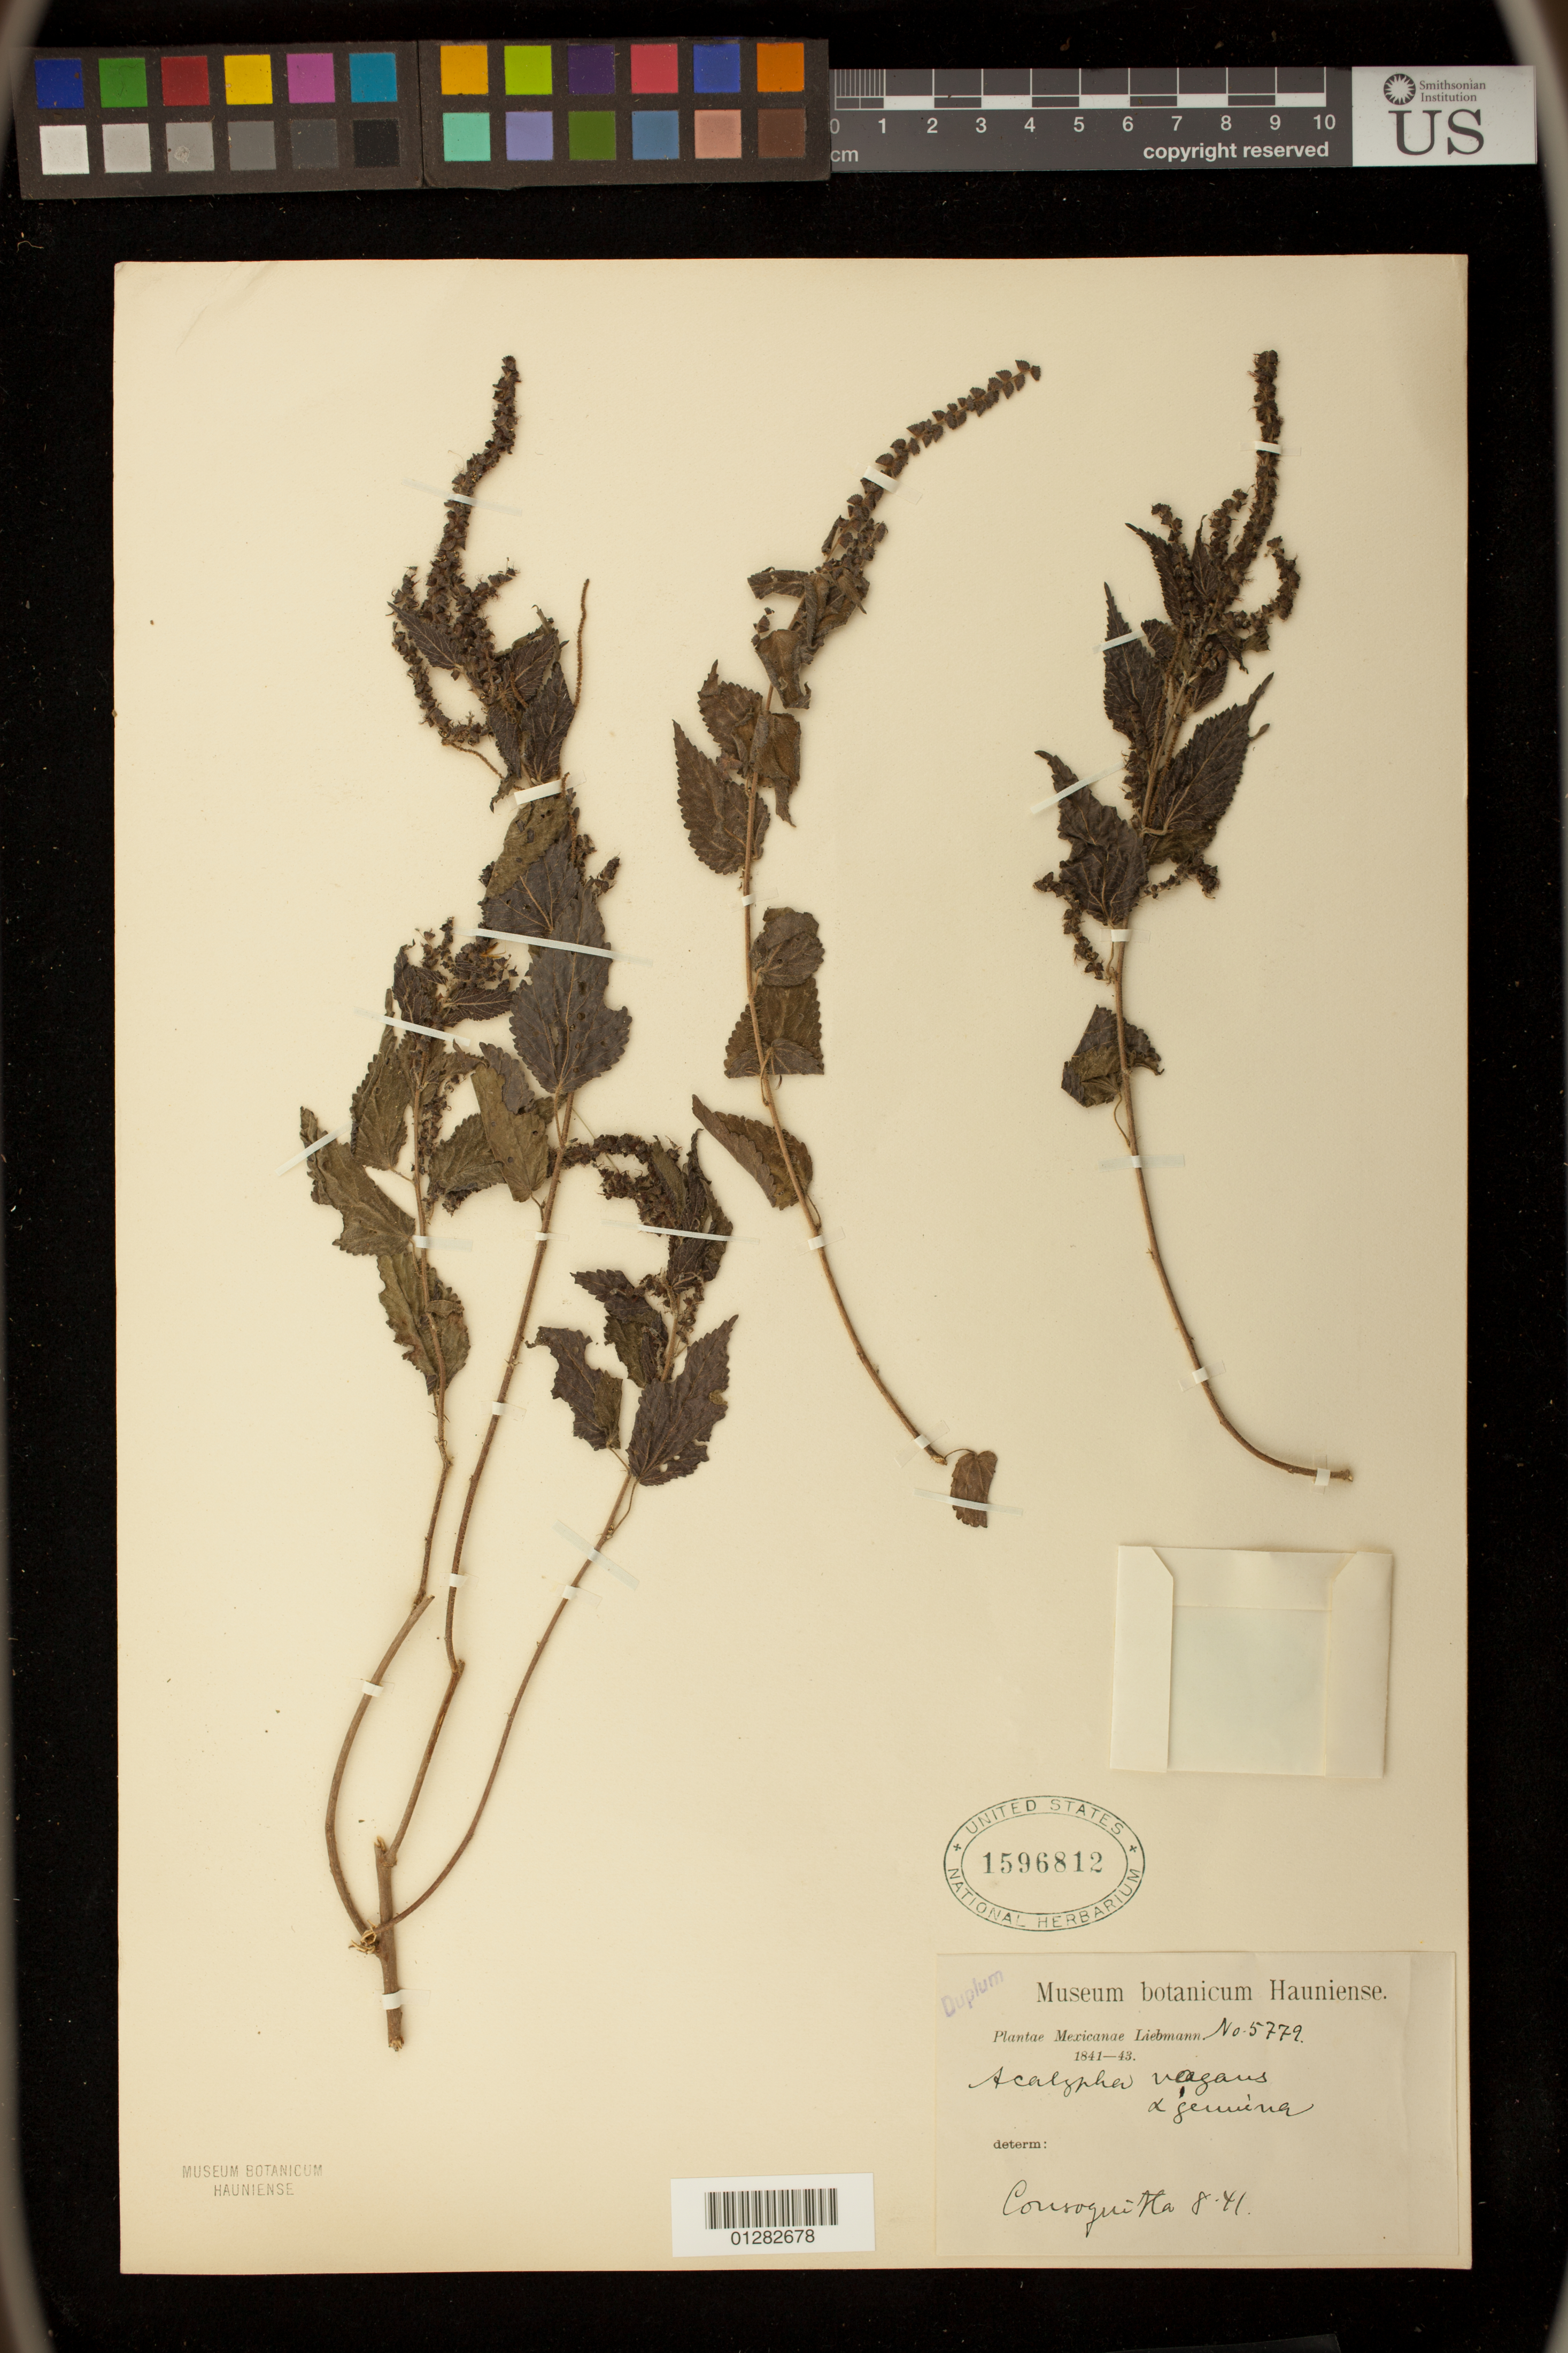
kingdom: Plantae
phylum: Tracheophyta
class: Magnoliopsida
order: Malpighiales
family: Euphorbiaceae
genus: Acalypha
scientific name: Acalypha vagans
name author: Cav.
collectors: G. Flores F., J. I. Calzada & A. Solis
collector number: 5779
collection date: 1841-08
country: Mexico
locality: Consoquitha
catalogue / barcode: US 1596812